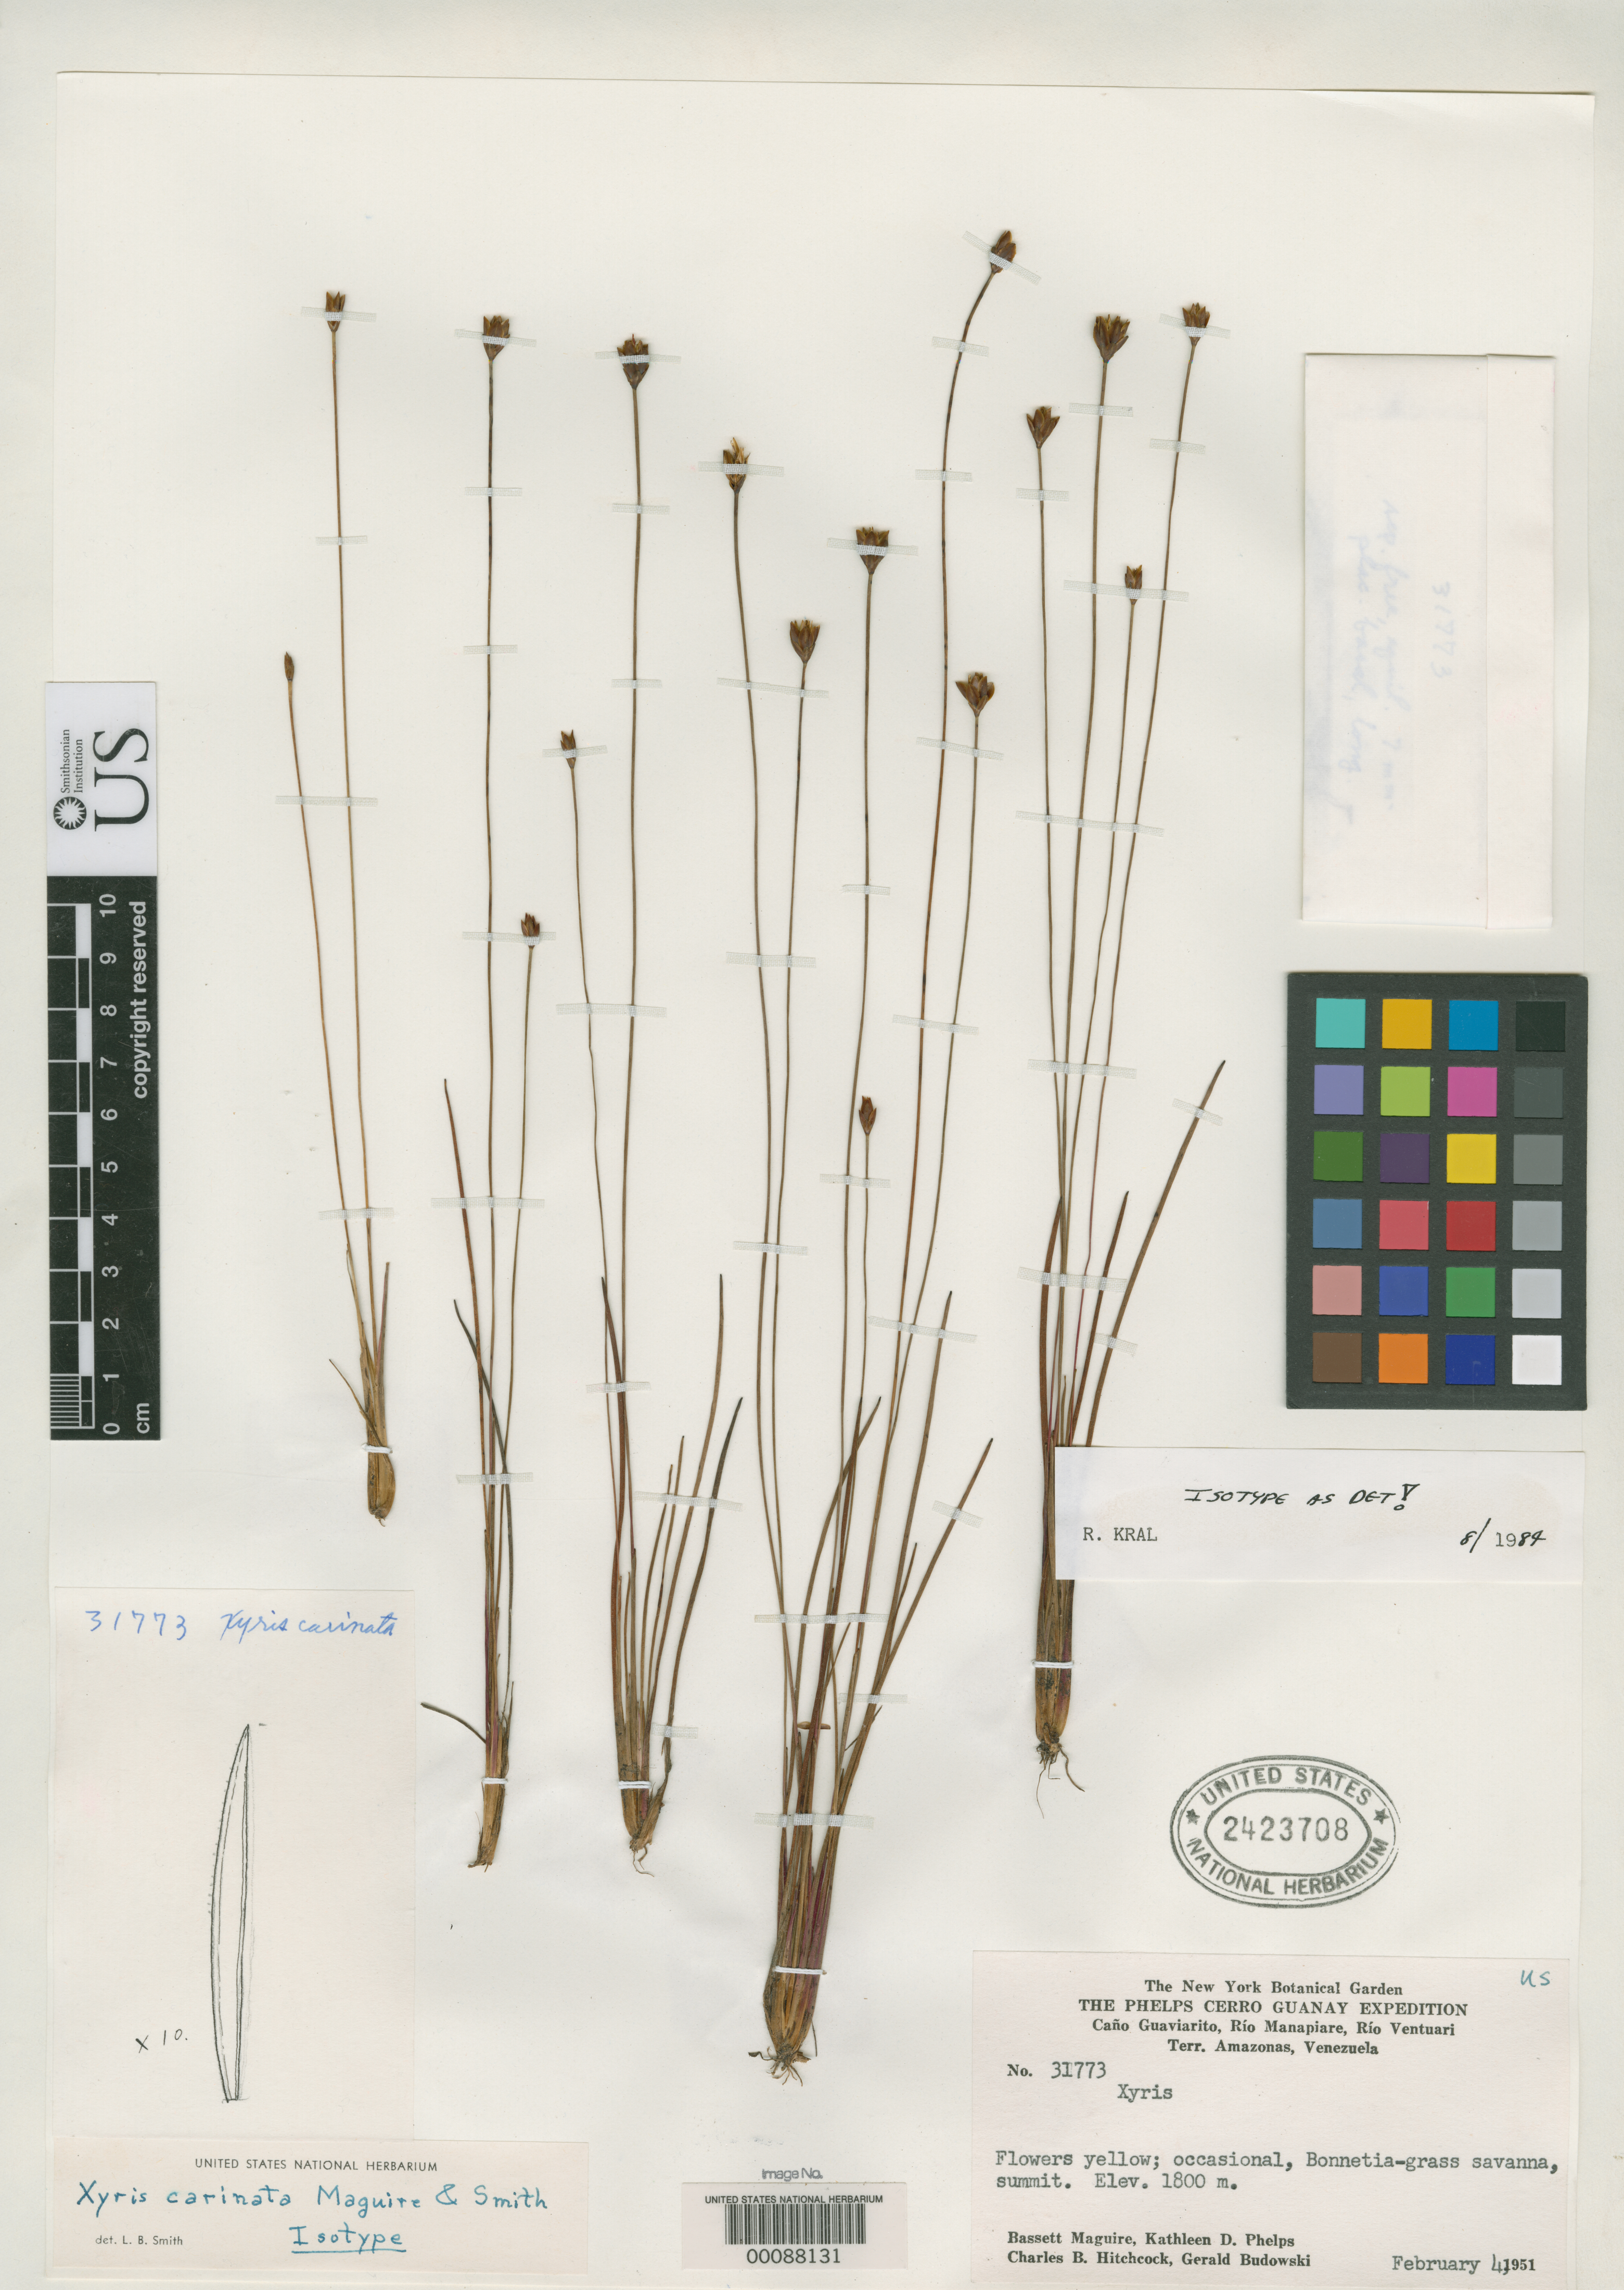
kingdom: Plantae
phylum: Tracheophyta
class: Liliopsida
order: Poales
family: Xyridaceae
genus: Xyris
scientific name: Xyris carinata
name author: Maguire & L.B. Sm.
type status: Isotype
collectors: B. Maguire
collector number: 31773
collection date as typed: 04 Feb 1951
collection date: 1951-02-04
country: Venezuela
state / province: Amazonas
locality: Summit, Cerro Guanay.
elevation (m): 1800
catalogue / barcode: US 2423708